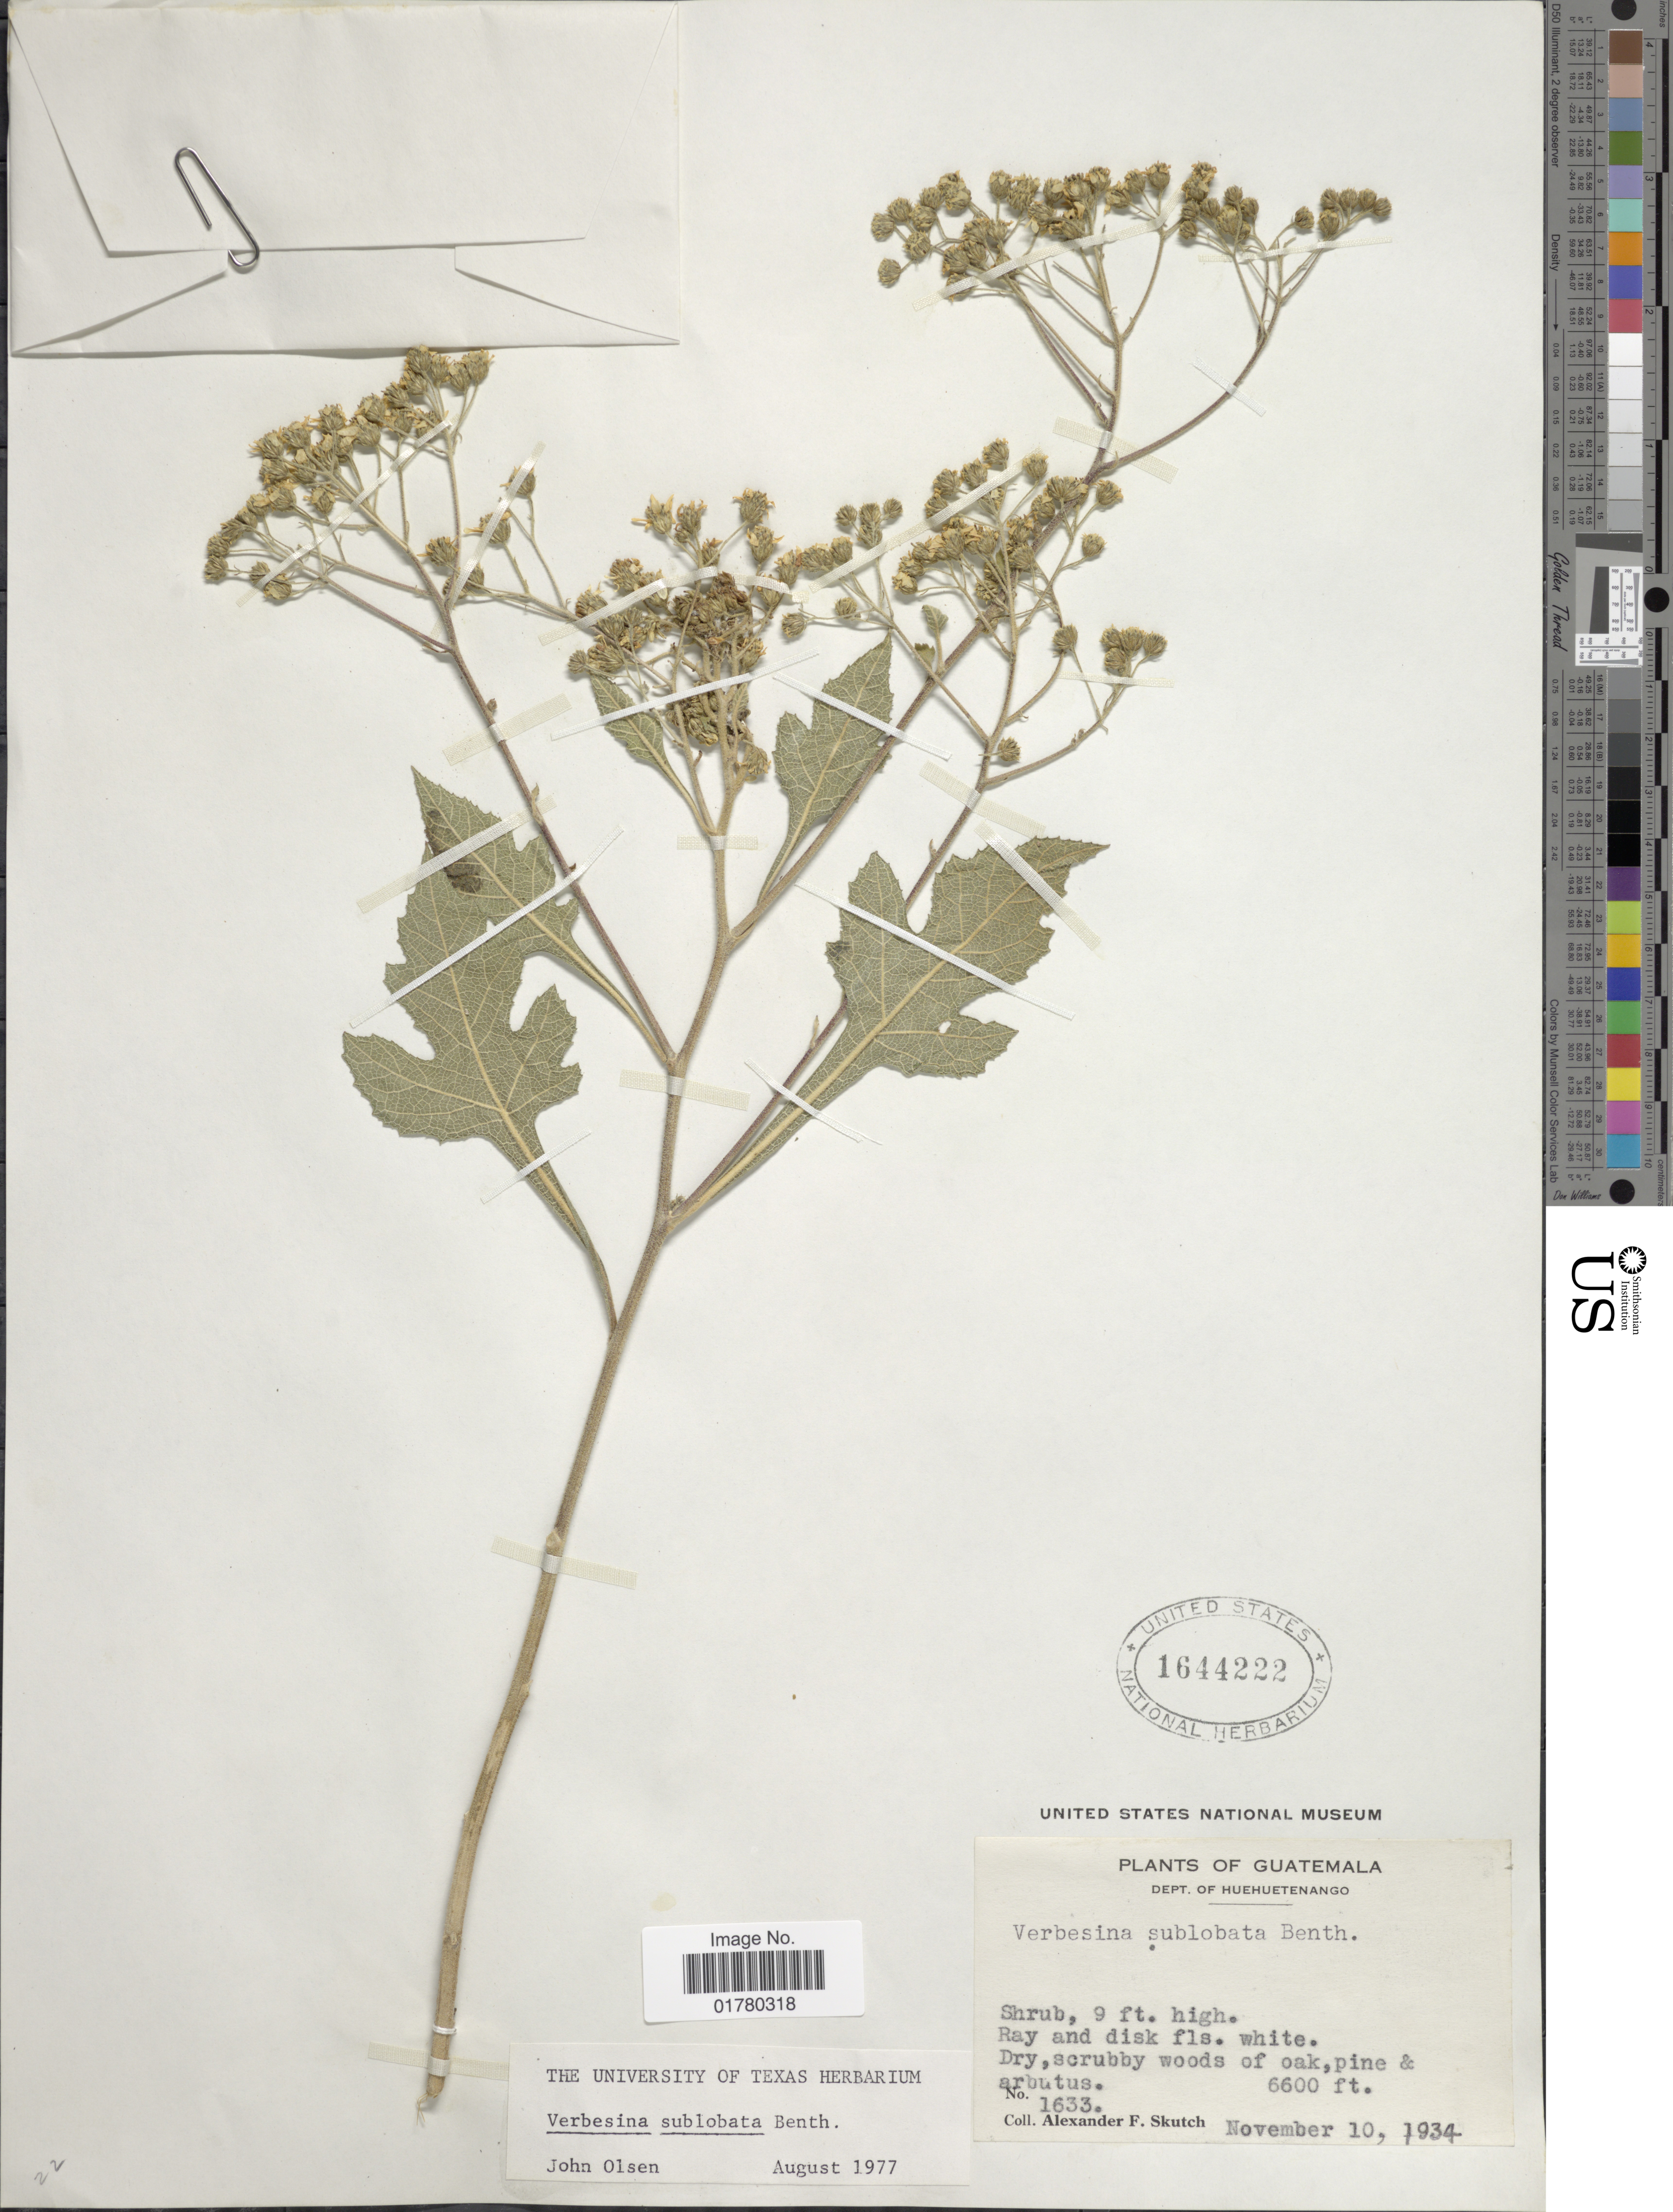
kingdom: Plantae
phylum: Tracheophyta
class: Magnoliopsida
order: Asterales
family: Asteraceae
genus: Verbesina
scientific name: Verbesina turbacensis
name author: Kunth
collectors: A. F. Skutch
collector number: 1633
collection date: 1934-11-10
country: Guatemala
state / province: Huehuetenango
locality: Dry, scrubby woods of oak, pine & arbutus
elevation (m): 2012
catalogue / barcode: US 1644222